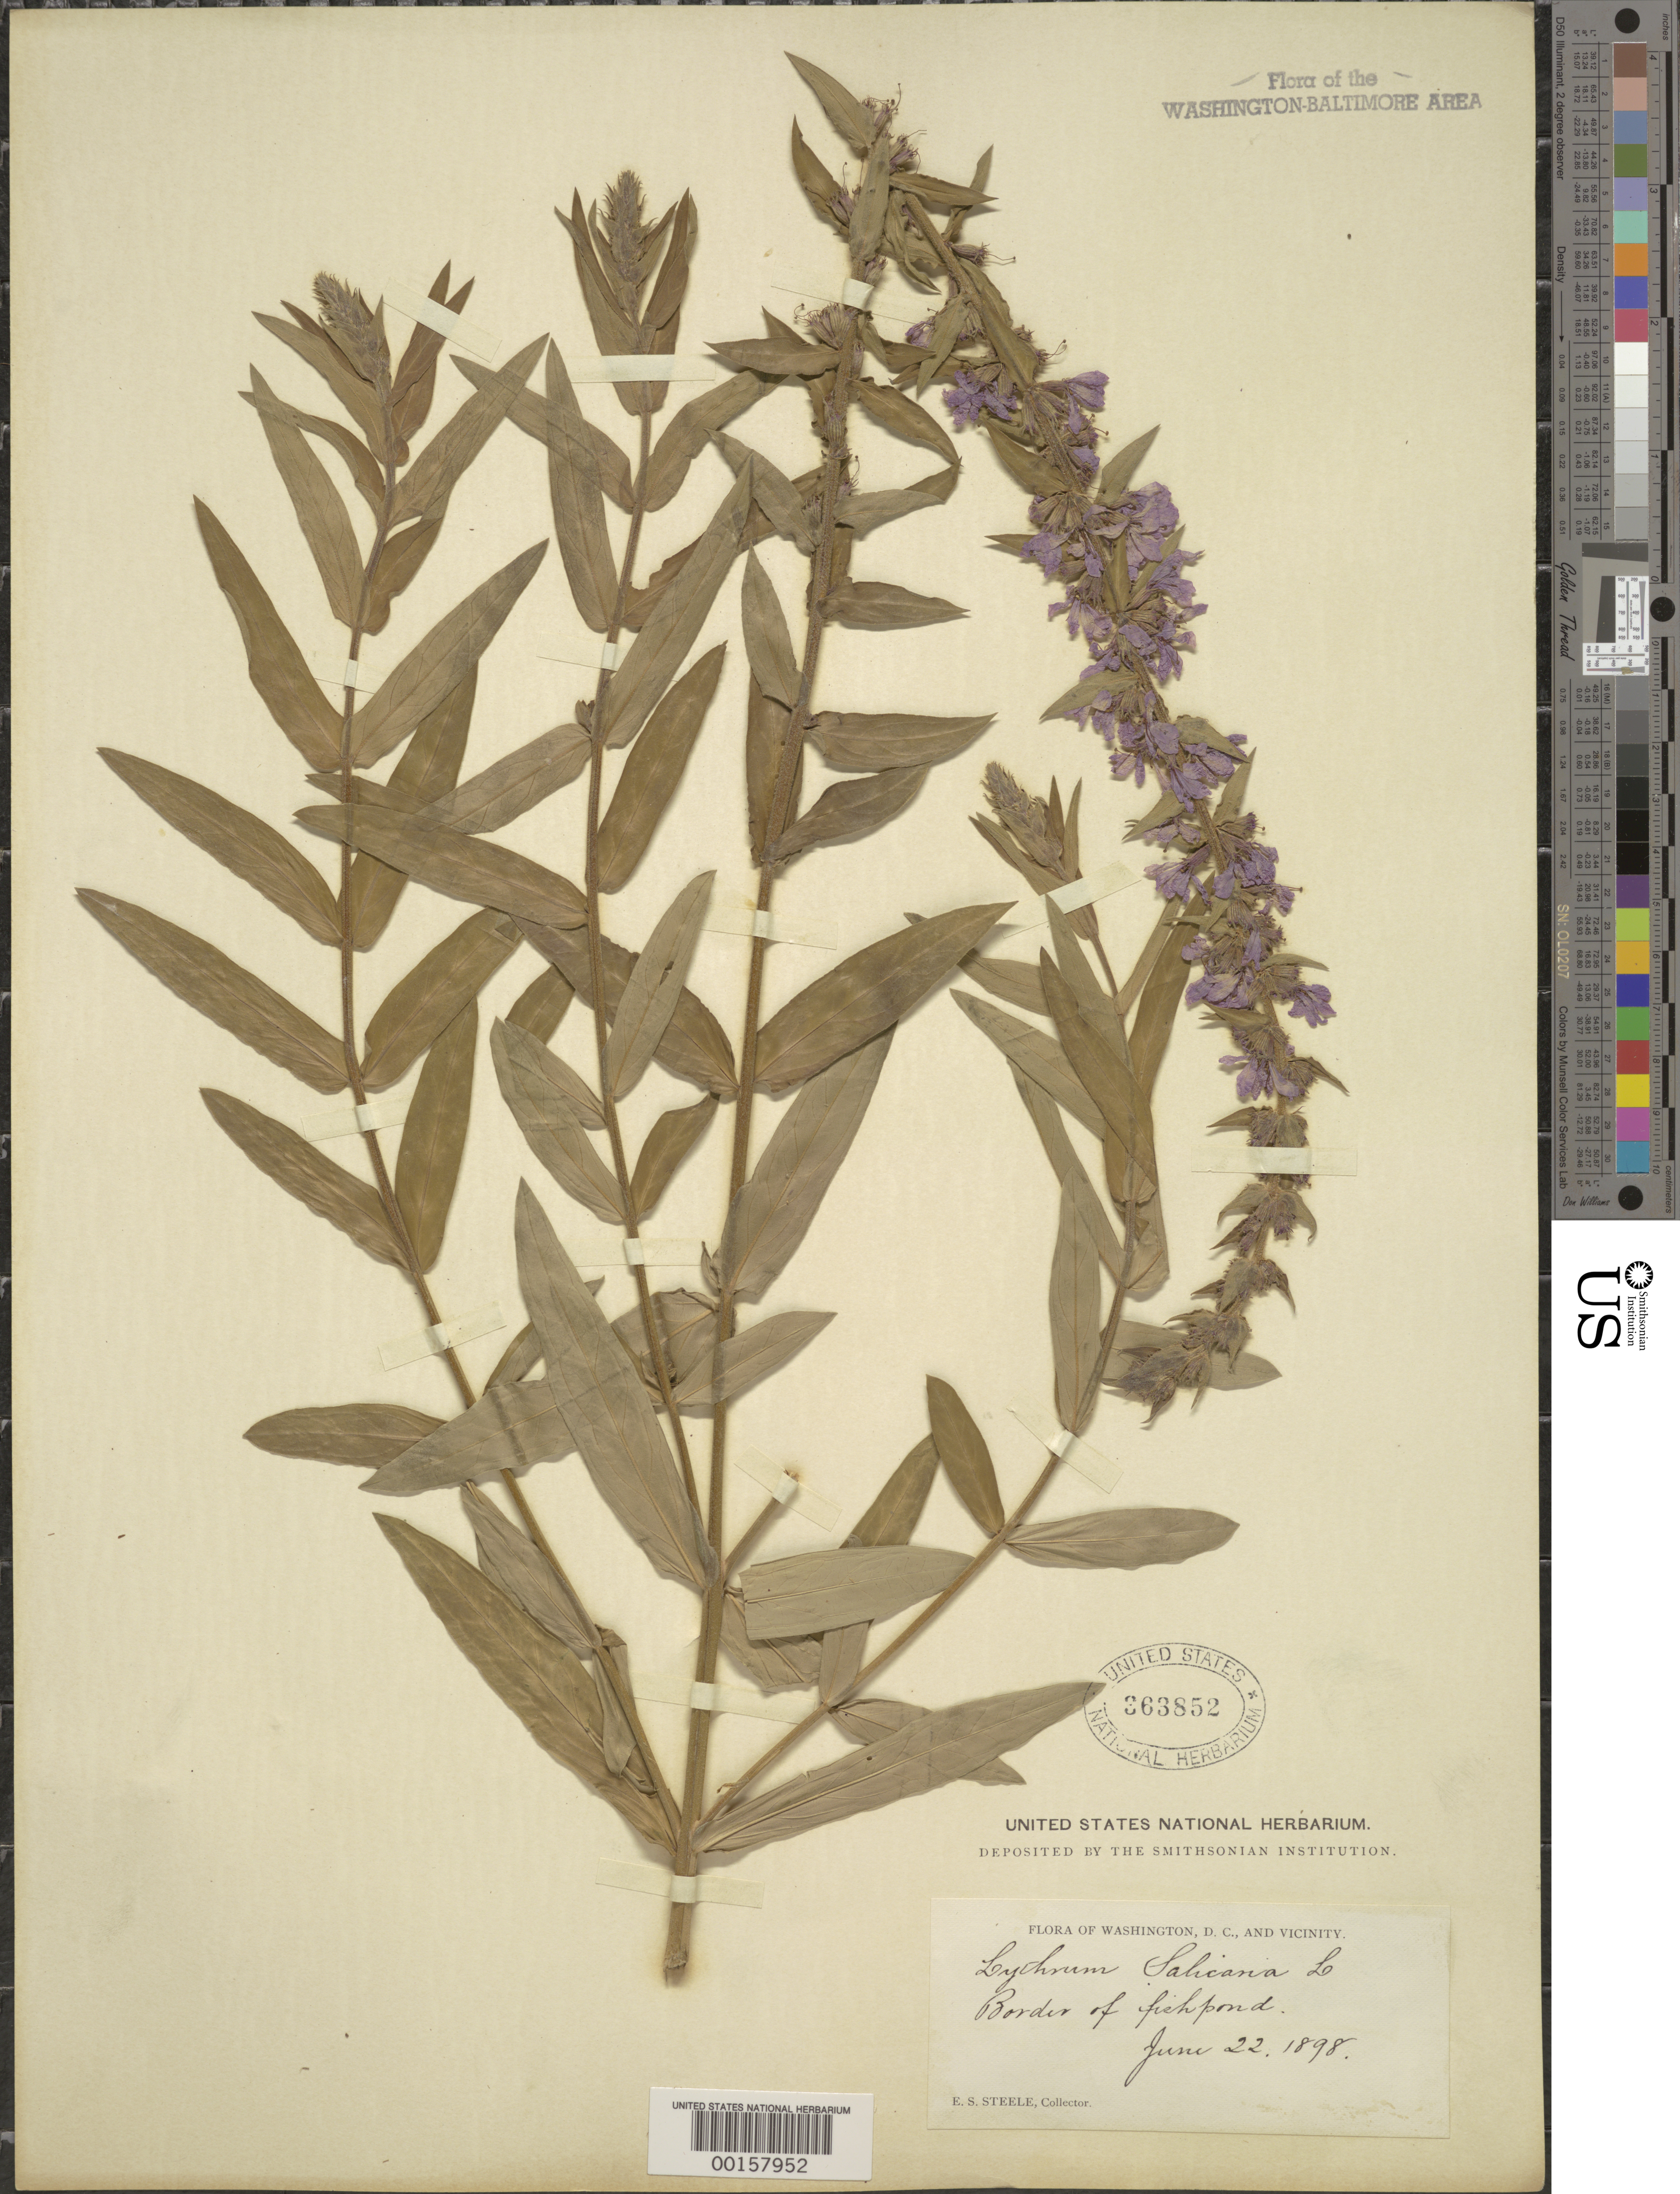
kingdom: Plantae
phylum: Tracheophyta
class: Magnoliopsida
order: Myrtales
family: Lythraceae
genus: Lythrum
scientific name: Lythrum salicaria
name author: L.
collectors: E. Steele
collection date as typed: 22 Jun 1898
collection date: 1898-06-22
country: United States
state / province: District of Columbia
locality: Fish Pond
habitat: Border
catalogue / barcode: US 363852